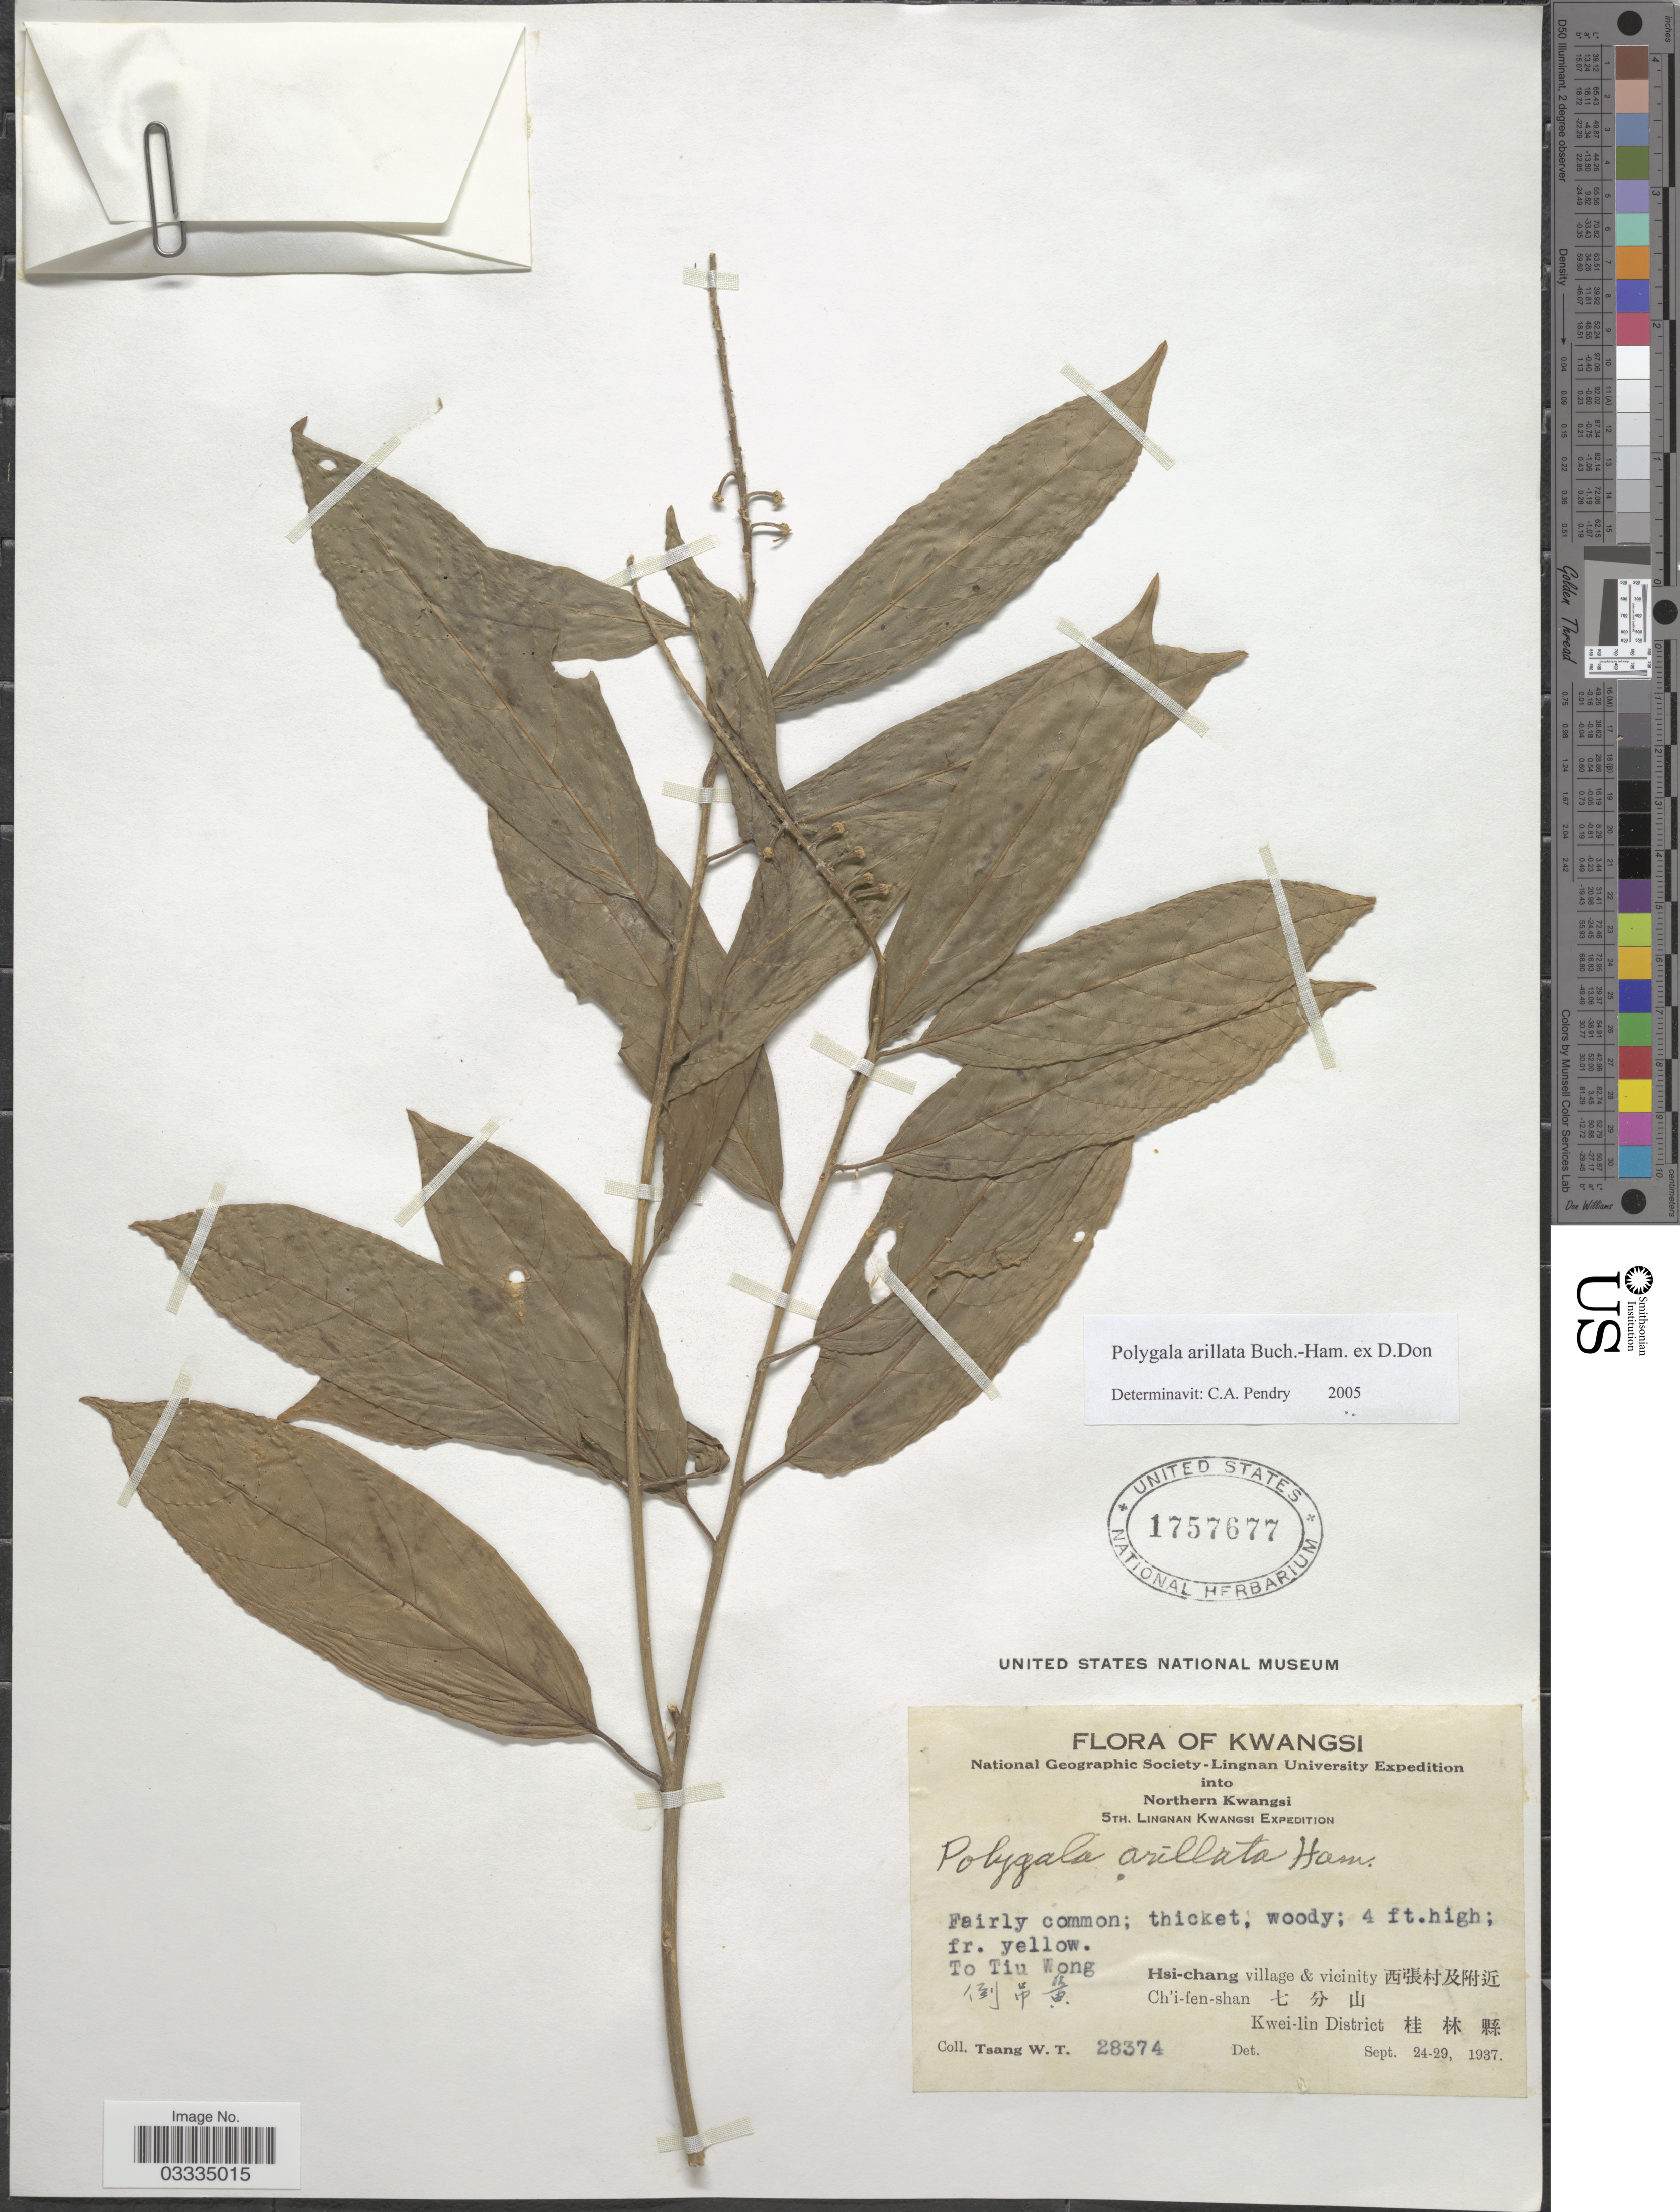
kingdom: Plantae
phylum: Tracheophyta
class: Magnoliopsida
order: Fabales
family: Polygalaceae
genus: Polygala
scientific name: Polygala arillata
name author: Buch.-Ham. ex D. Don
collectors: W. T. Tsang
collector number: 28374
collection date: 1937-09-24/1937-09-29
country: China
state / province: Guangxi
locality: Kwangsi, Northern Kwangsi. To Tiu Wong [unsure placement]. Hsi-chang village & vicinity X, Ch'i-fen-shan X. Kwei-lin District X.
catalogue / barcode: US 1757677